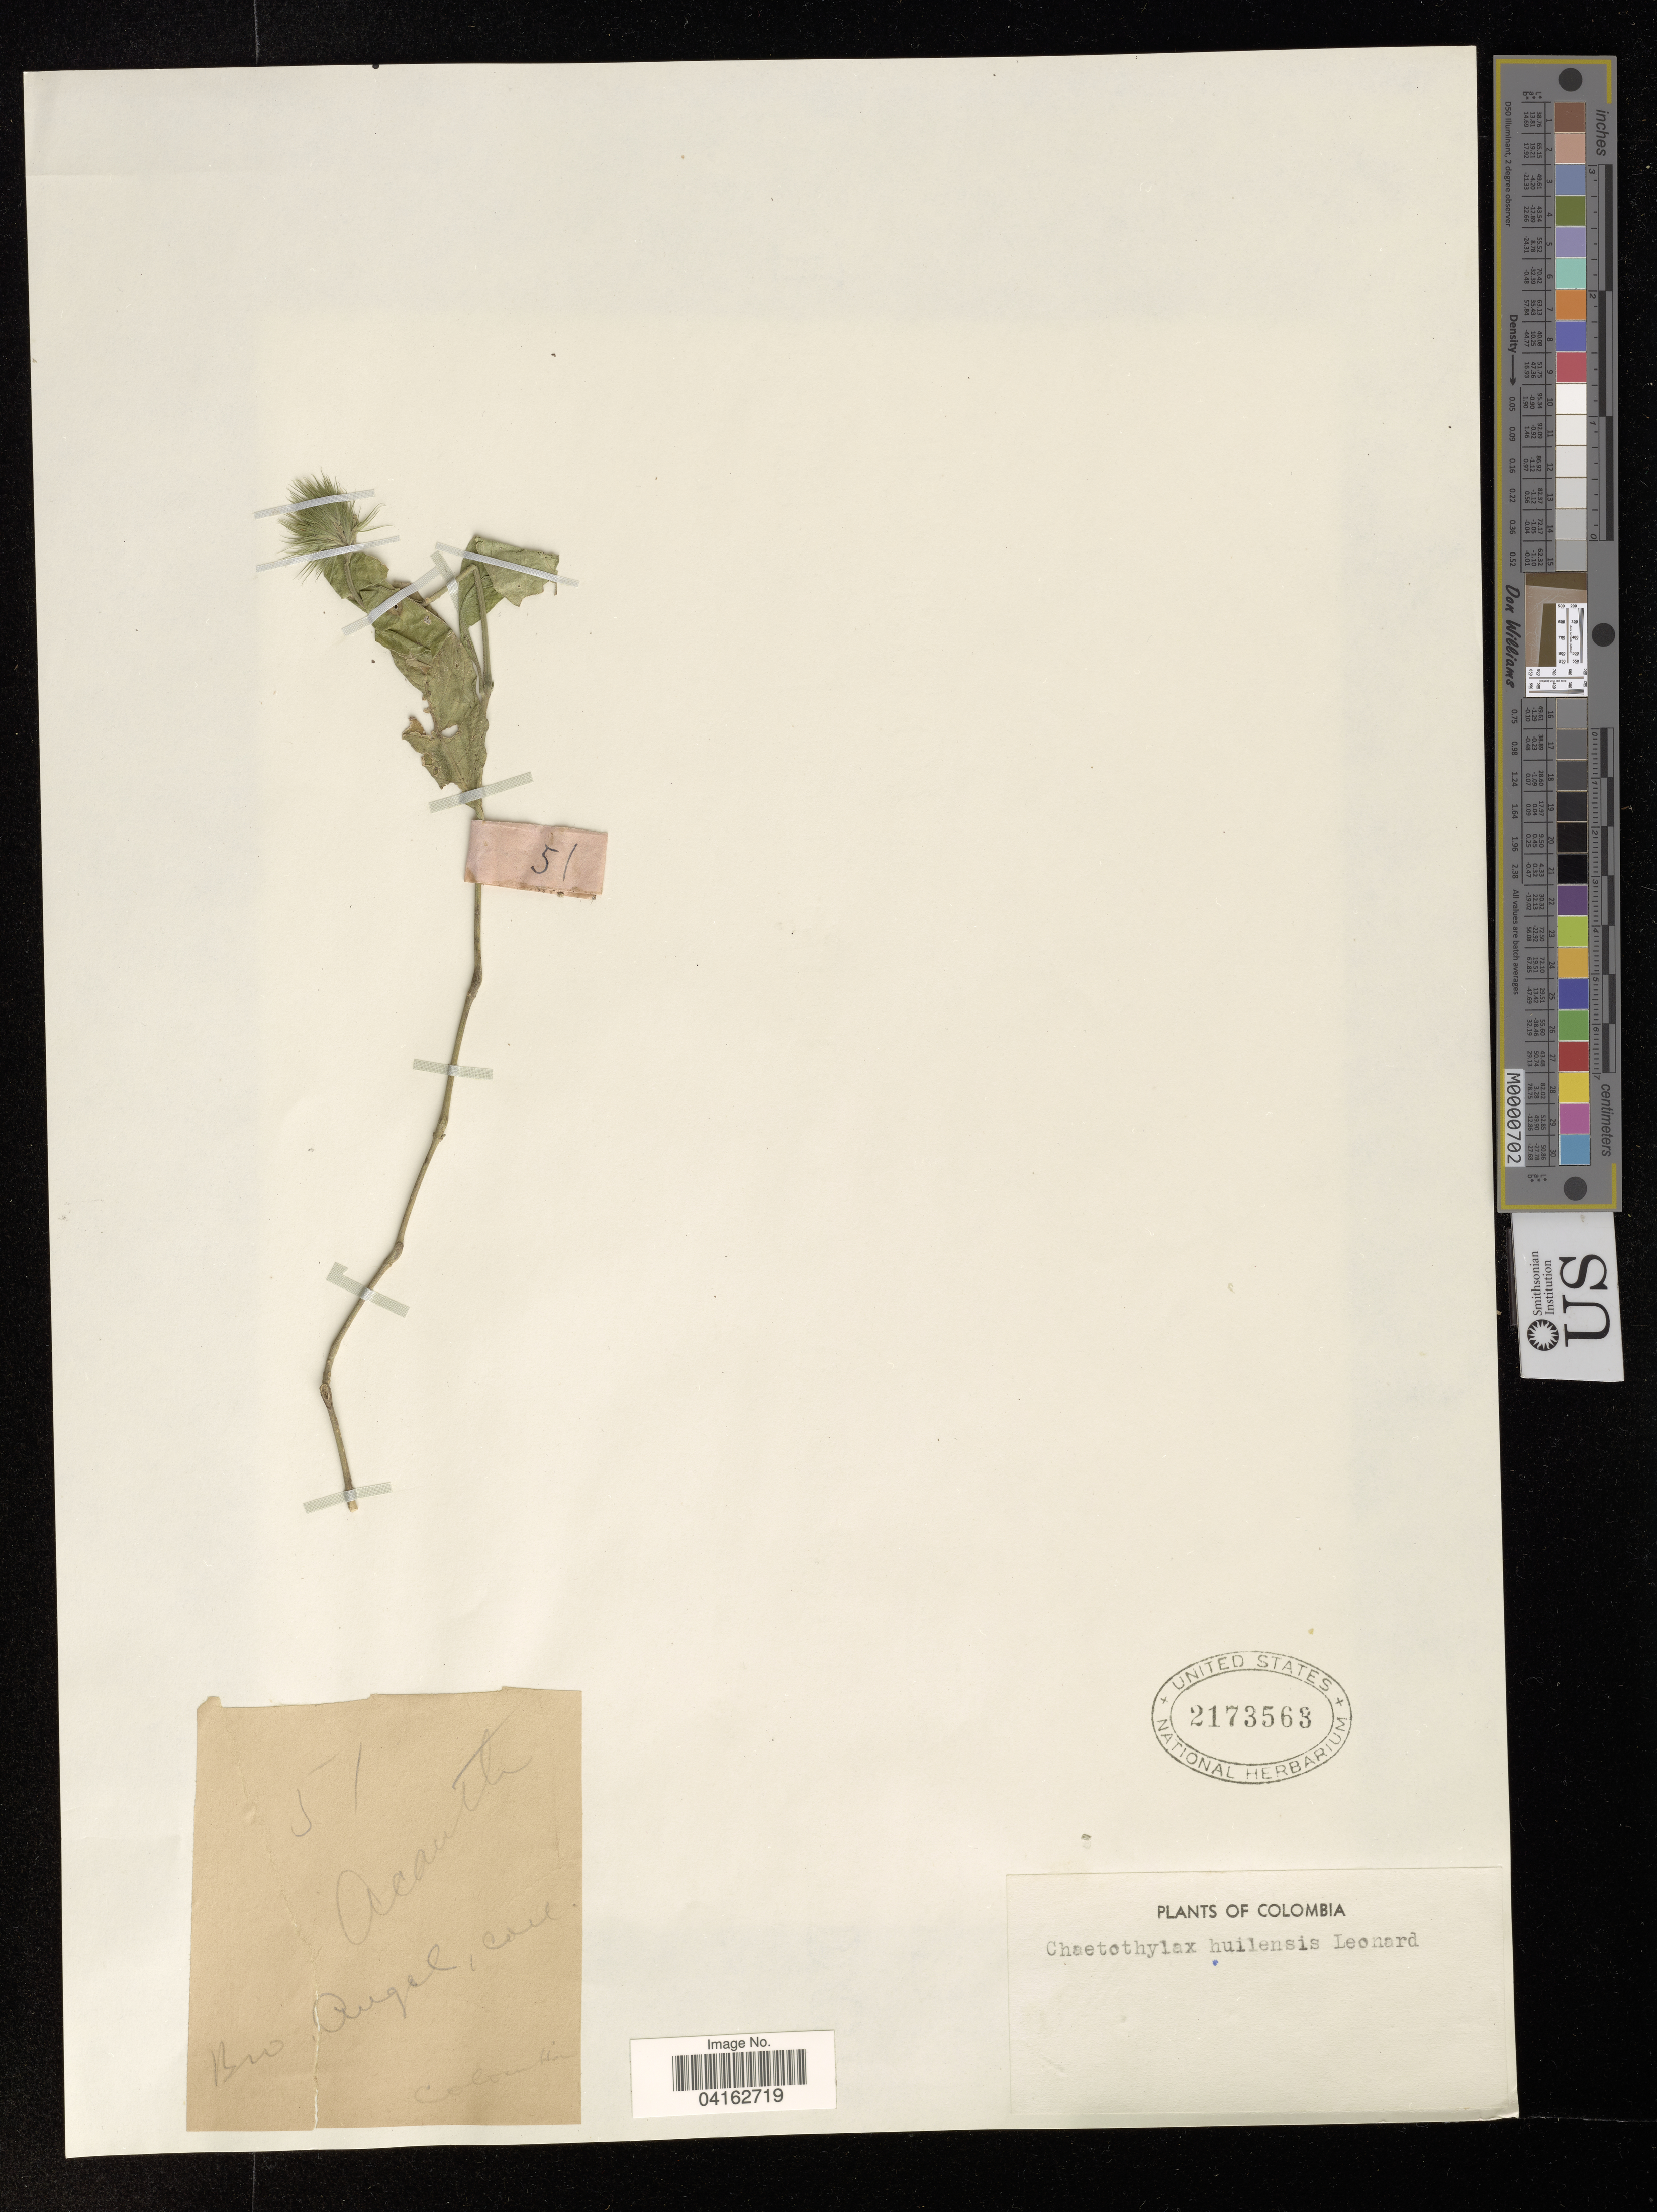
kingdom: Plantae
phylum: Tracheophyta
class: Magnoliopsida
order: Lamiales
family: Acanthaceae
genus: Chaetothylax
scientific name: Chaetothylax huilensis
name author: Leonard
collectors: L. Leonard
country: Colombia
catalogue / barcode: US 2173563